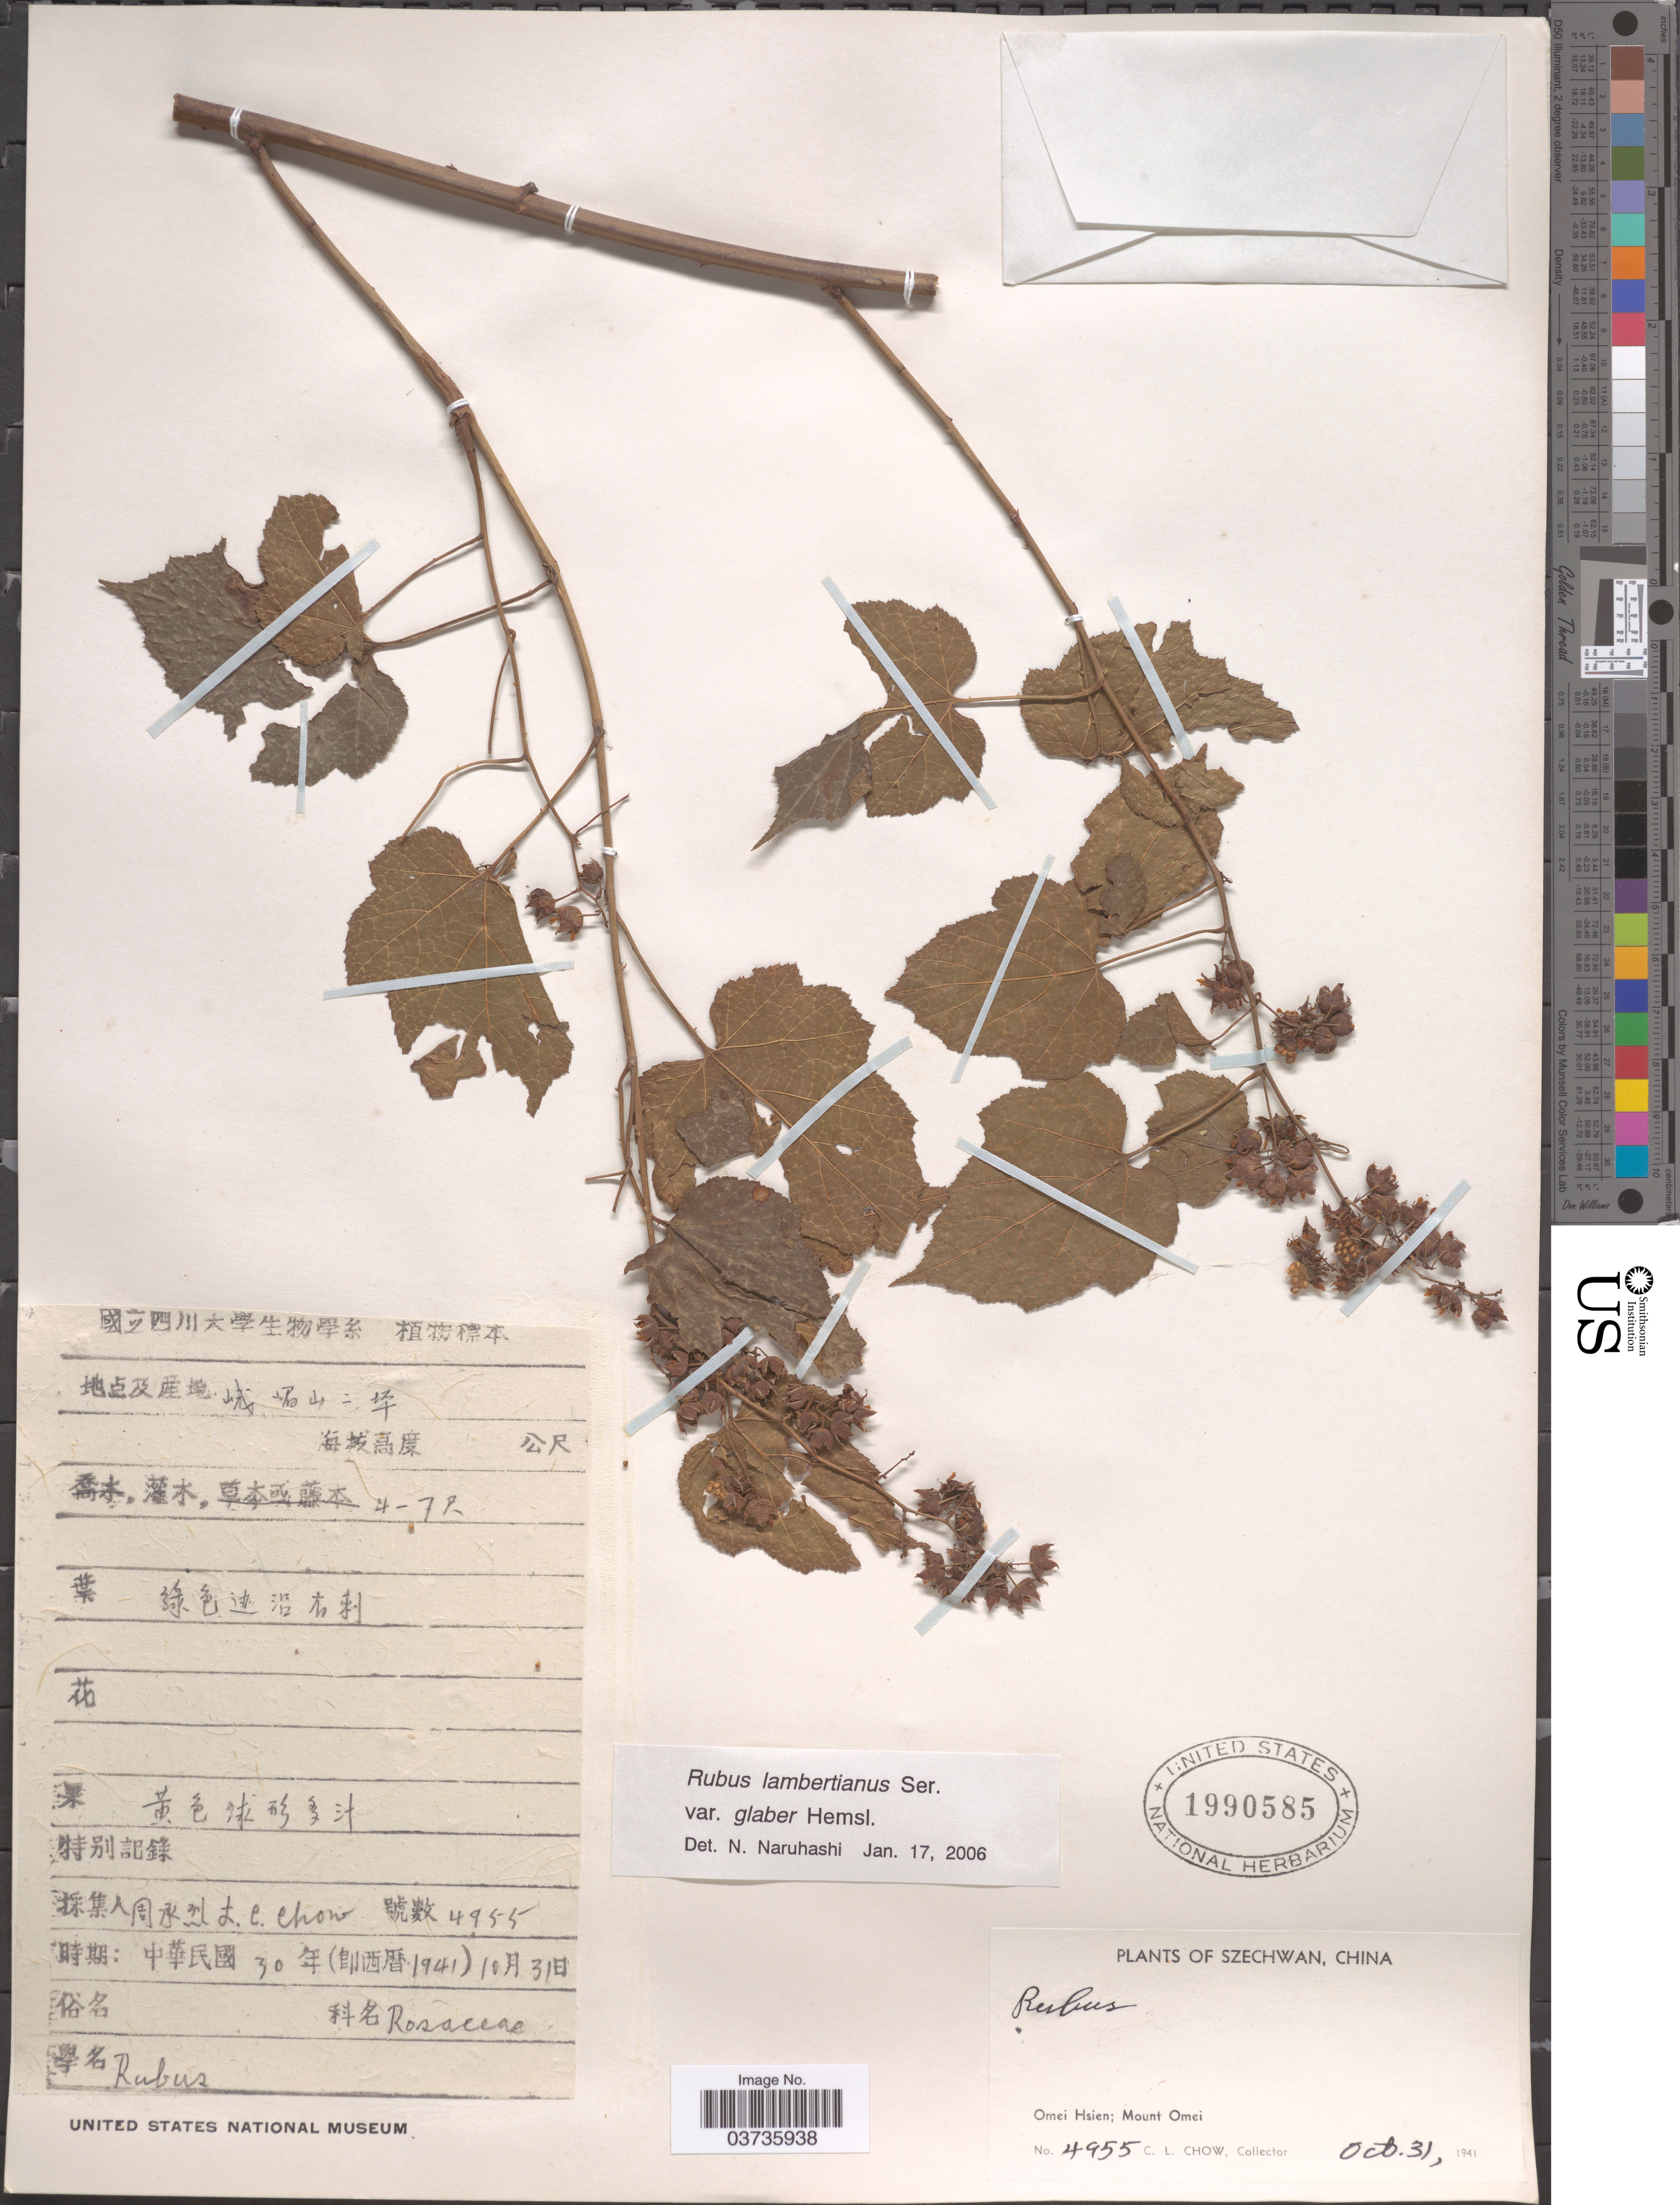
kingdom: Plantae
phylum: Tracheophyta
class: Magnoliopsida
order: Rosales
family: Rosaceae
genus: Rubus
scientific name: Rubus lambertianus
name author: Ser.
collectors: C. Chow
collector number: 4955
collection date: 1941-10-31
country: China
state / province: Sichuan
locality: Szechwan. Omei Hsien; Mount Omei.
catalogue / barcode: US 1990585